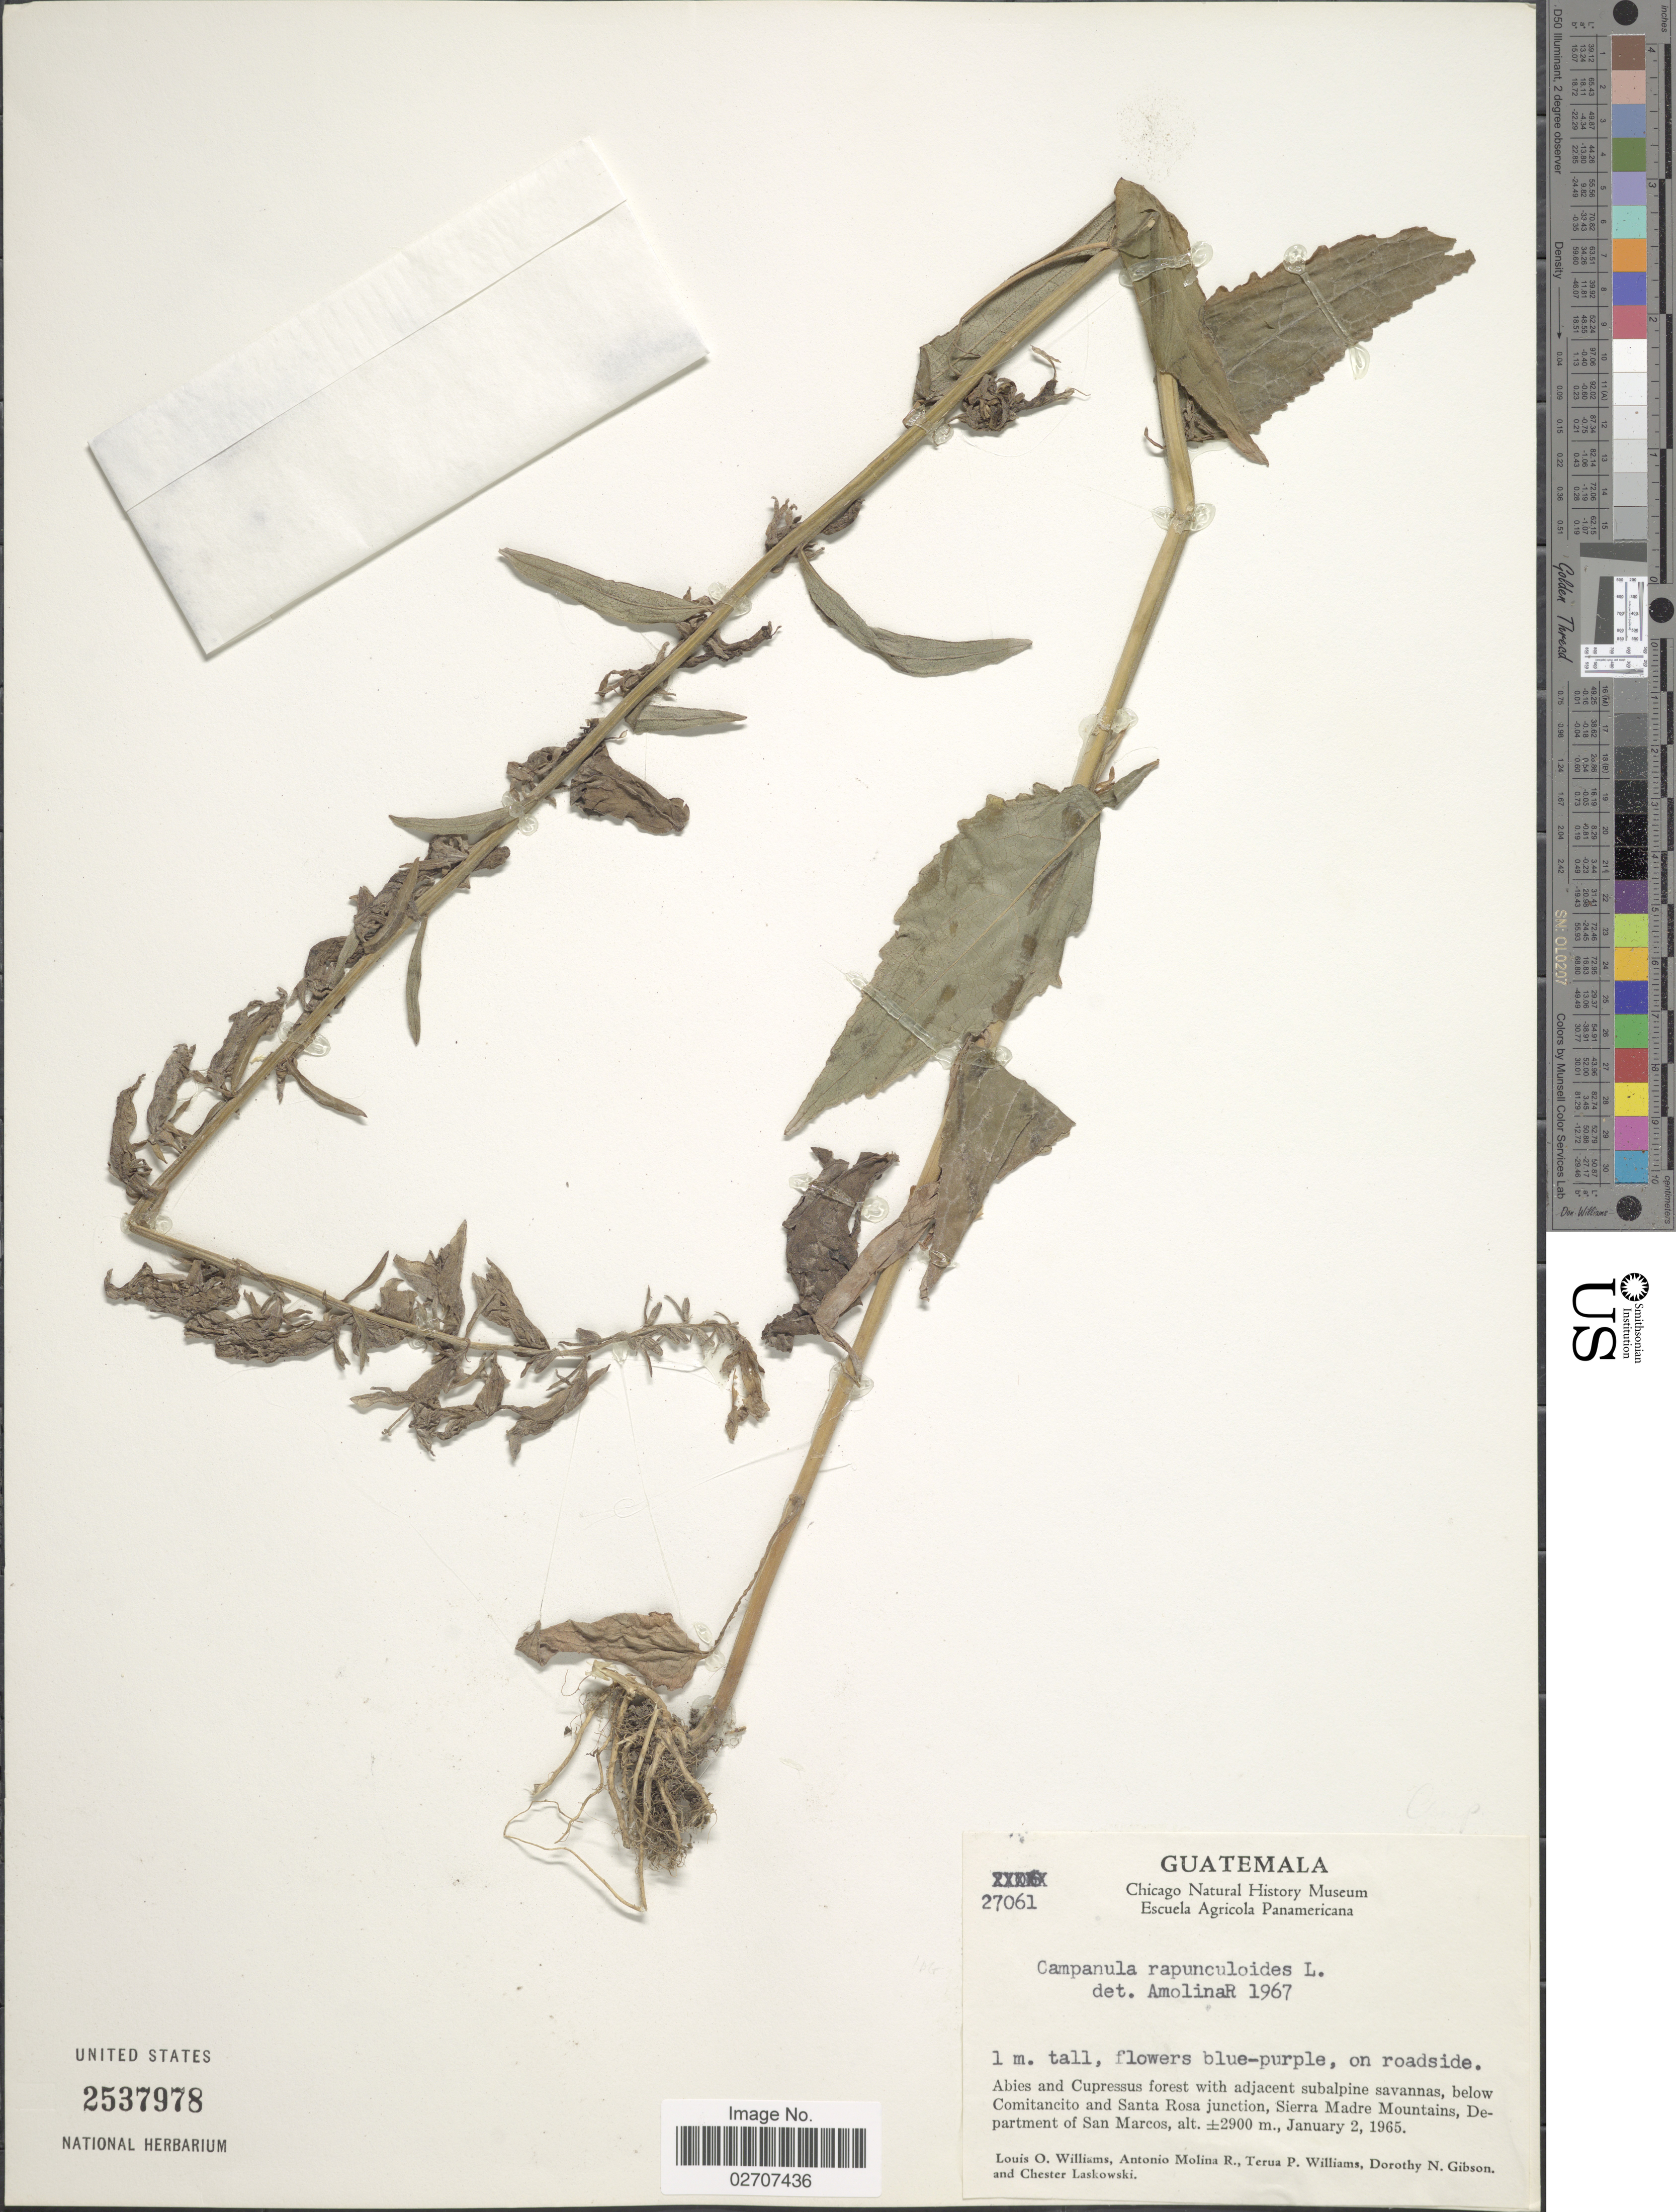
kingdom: Plantae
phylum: Tracheophyta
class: Magnoliopsida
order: Asterales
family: Campanulaceae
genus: Campanula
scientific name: Campanula rapunculoides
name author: L.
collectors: L. O. Williams, A. Molina R., T. P. Williams, D. N. Gibson & C. Laskowski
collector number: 27061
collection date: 1965-01-02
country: Guatemala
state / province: San Marcos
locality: Below Comitancito and Santa Rosa junction, Sierra Madre Mountains, on roadside.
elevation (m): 2900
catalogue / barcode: US 2537978